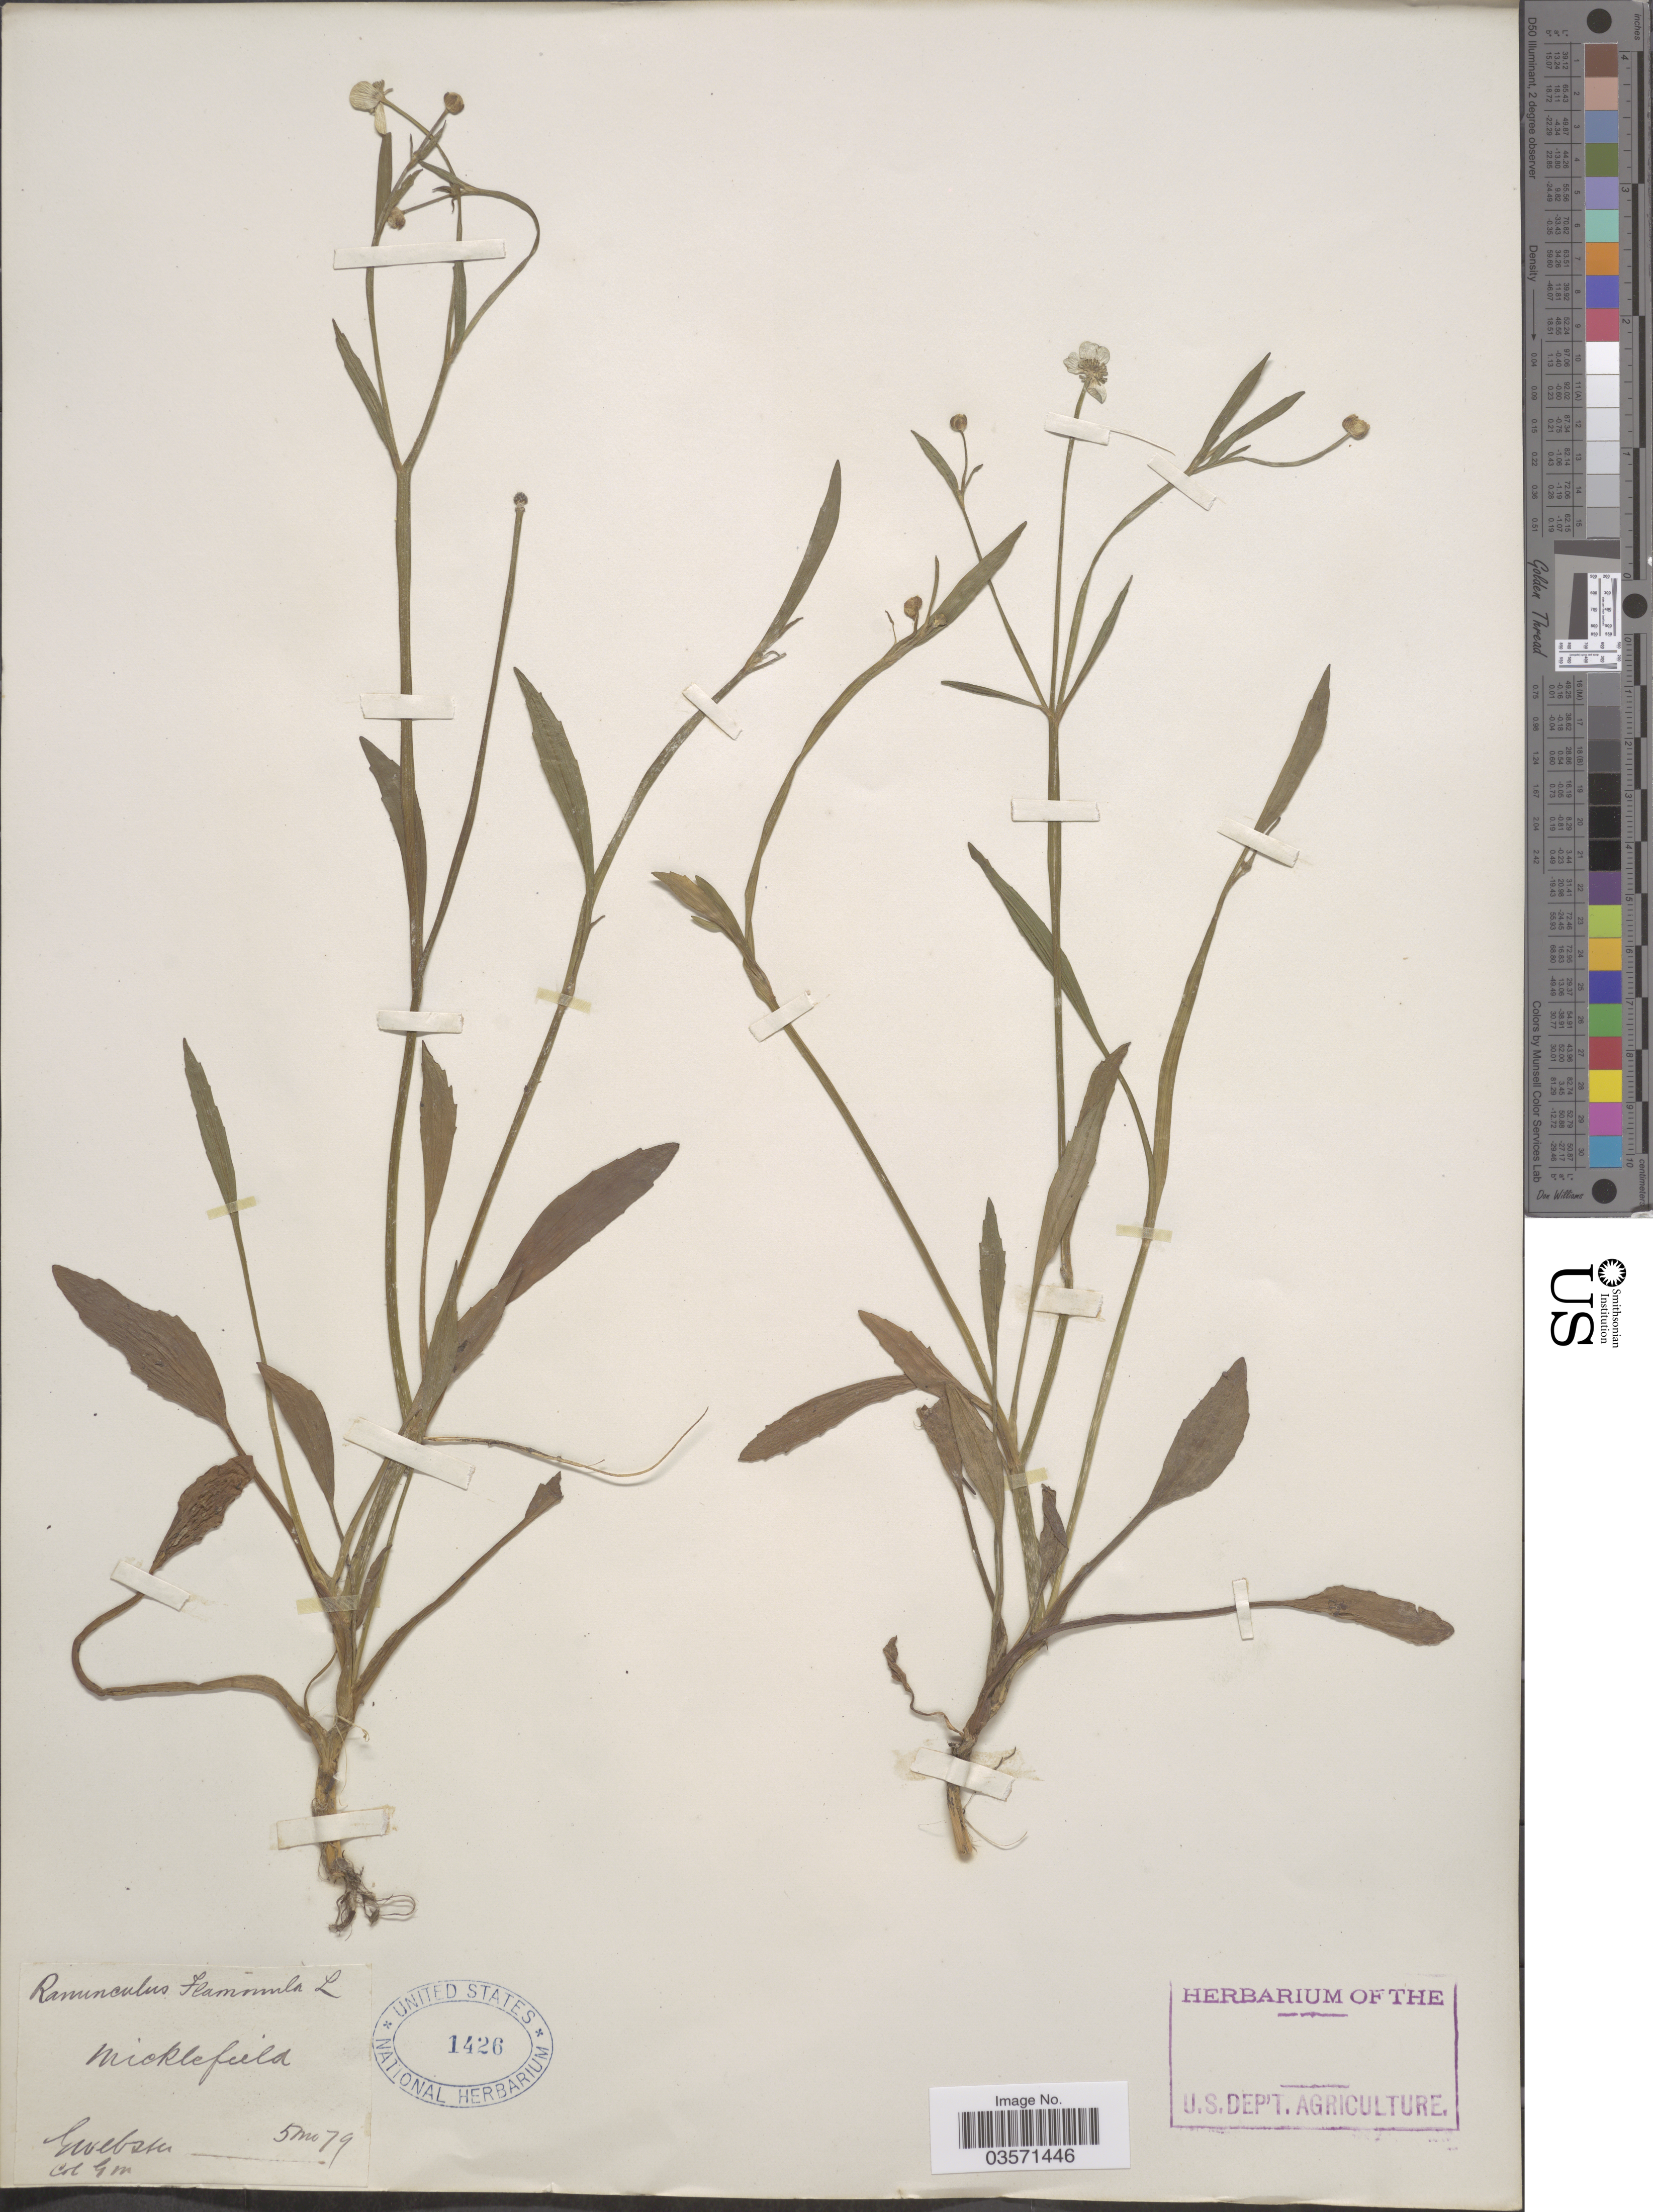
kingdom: Plantae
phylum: Tracheophyta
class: Magnoliopsida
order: Ranunculales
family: Ranunculaceae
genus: Ranunculus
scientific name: Ranunculus flammula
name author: L.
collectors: G. Webster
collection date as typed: Transcribed d/m/y: 5/5/79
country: United Kingdom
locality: Micklefield.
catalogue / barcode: US 1426